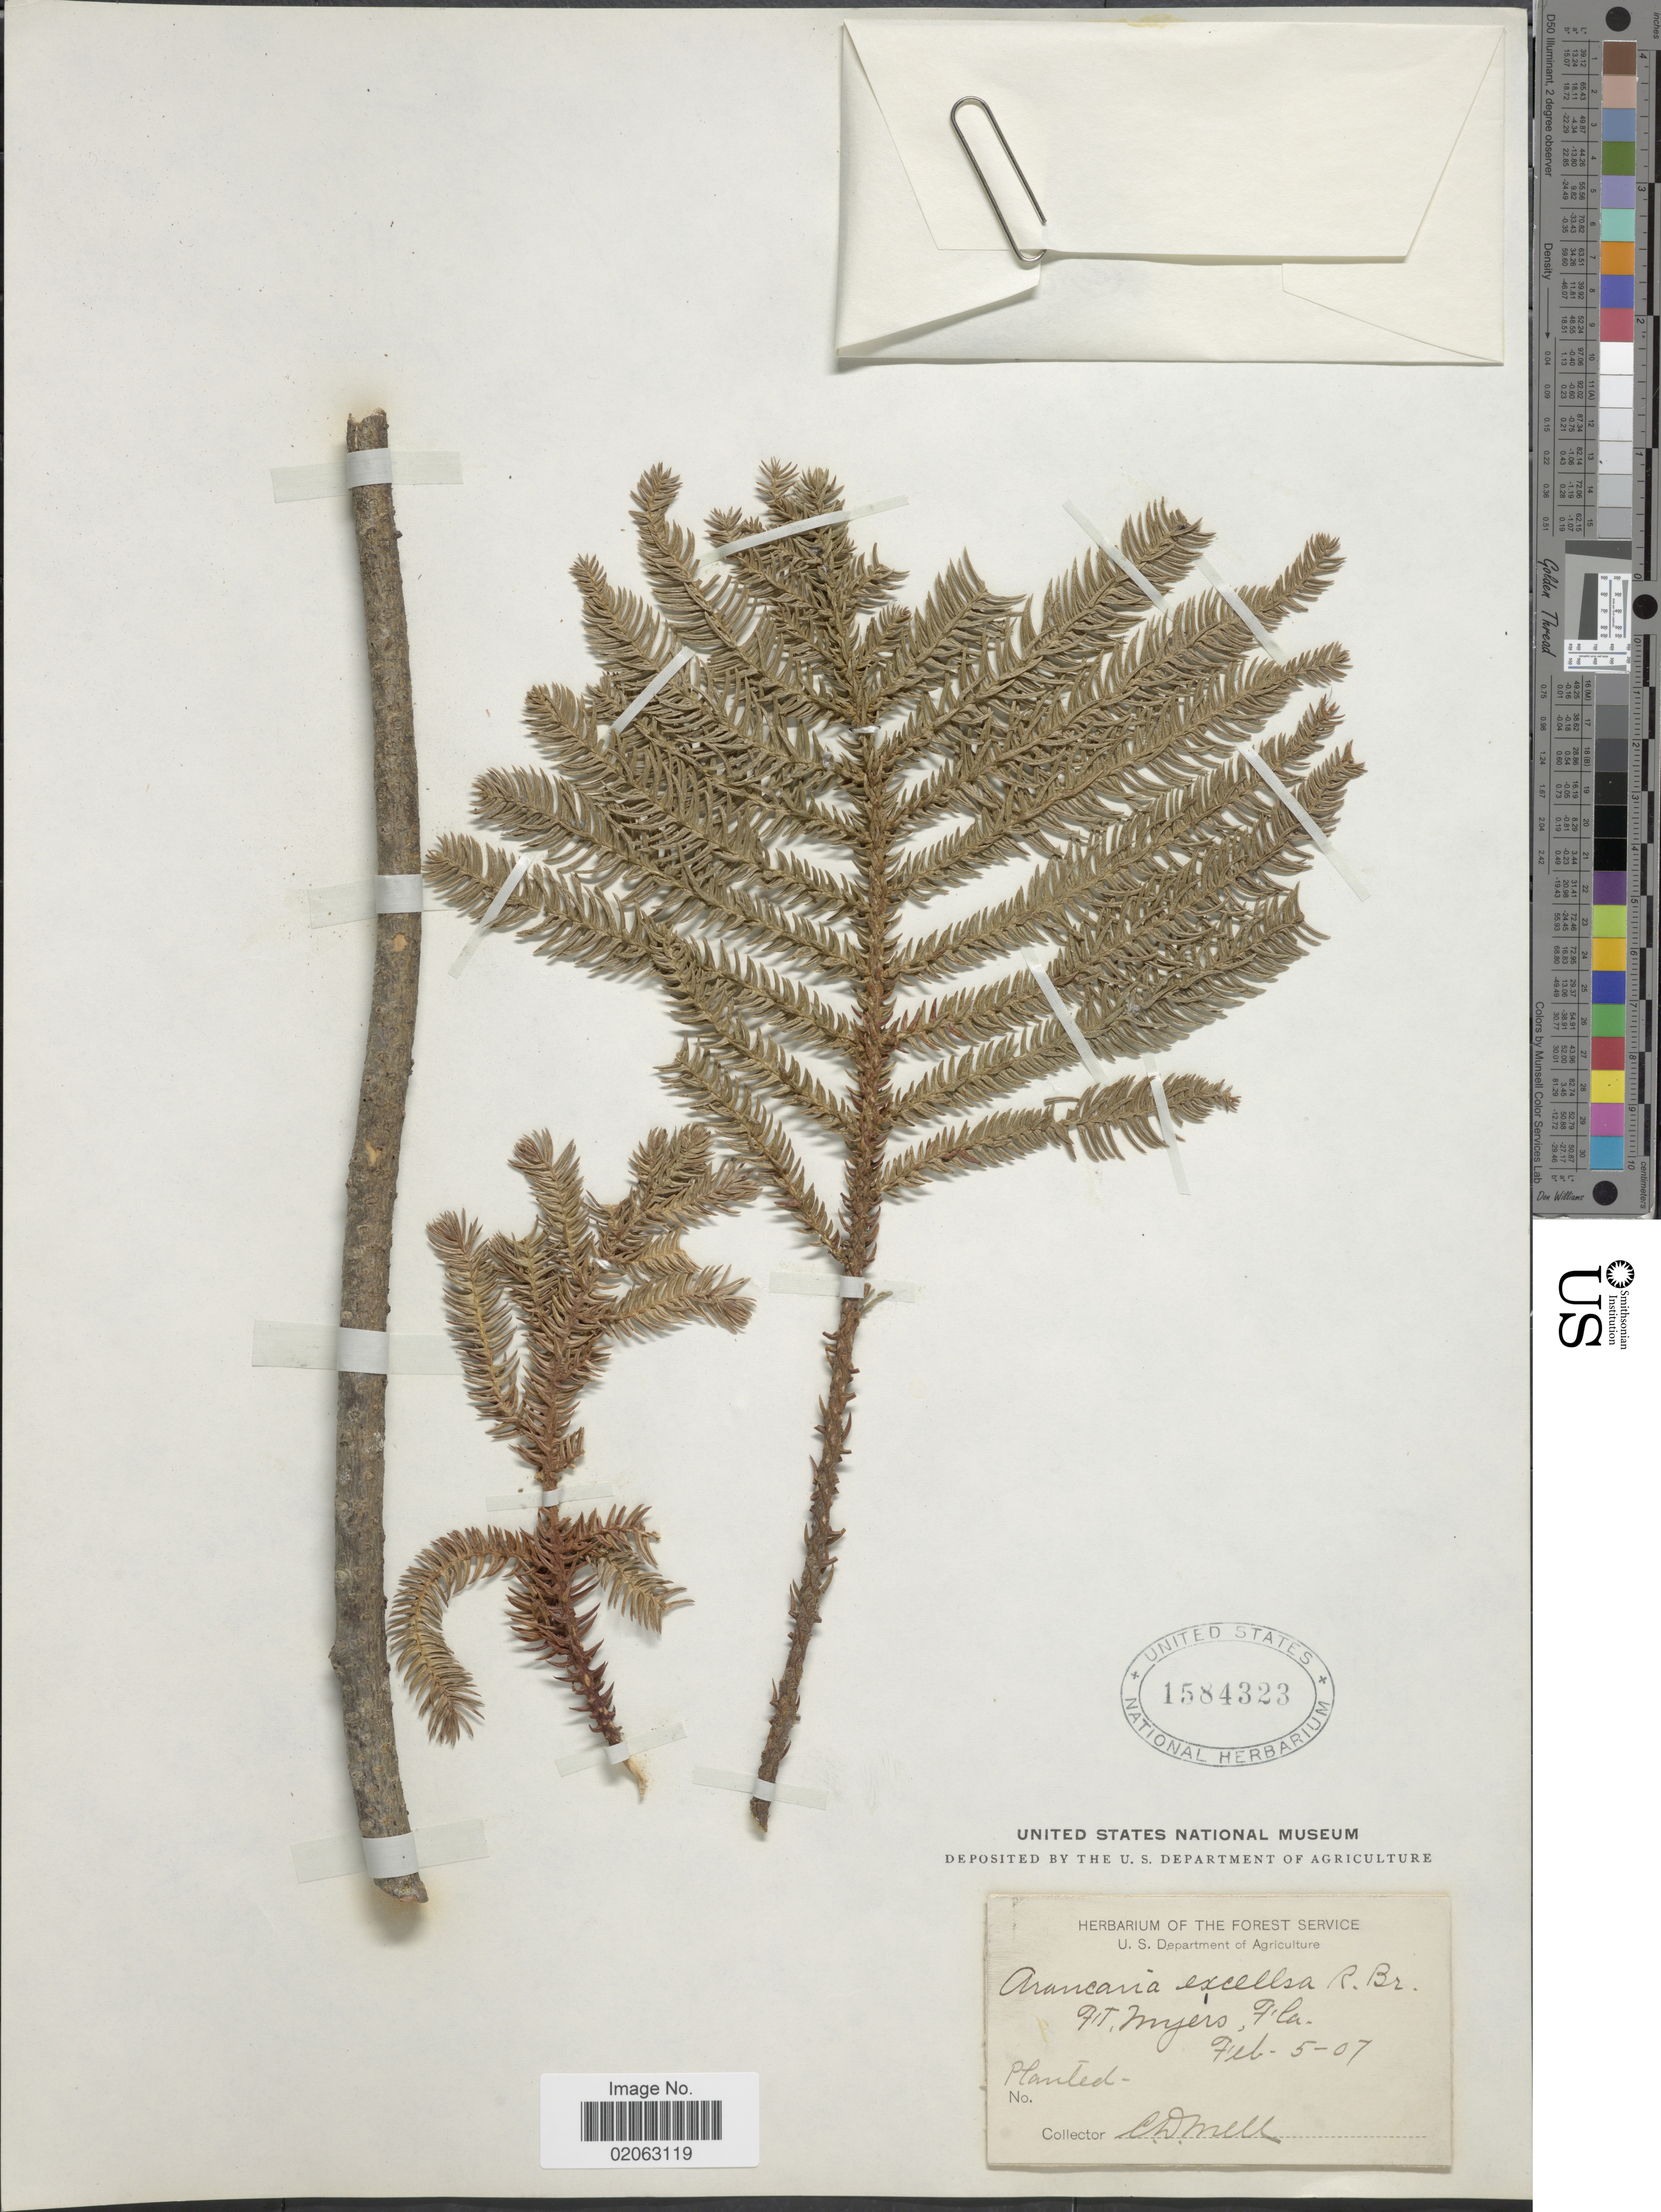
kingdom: Plantae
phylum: Tracheophyta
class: Pinopsida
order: Pinales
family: Araucariaceae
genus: Araucaria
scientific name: Araucaria heterophylla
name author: (Salisb.) Franco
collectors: C. D. Mell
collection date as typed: Transcribed d/m/y: 5/2/7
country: United States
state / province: Florida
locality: Ft. Myer's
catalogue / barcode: US 1584323